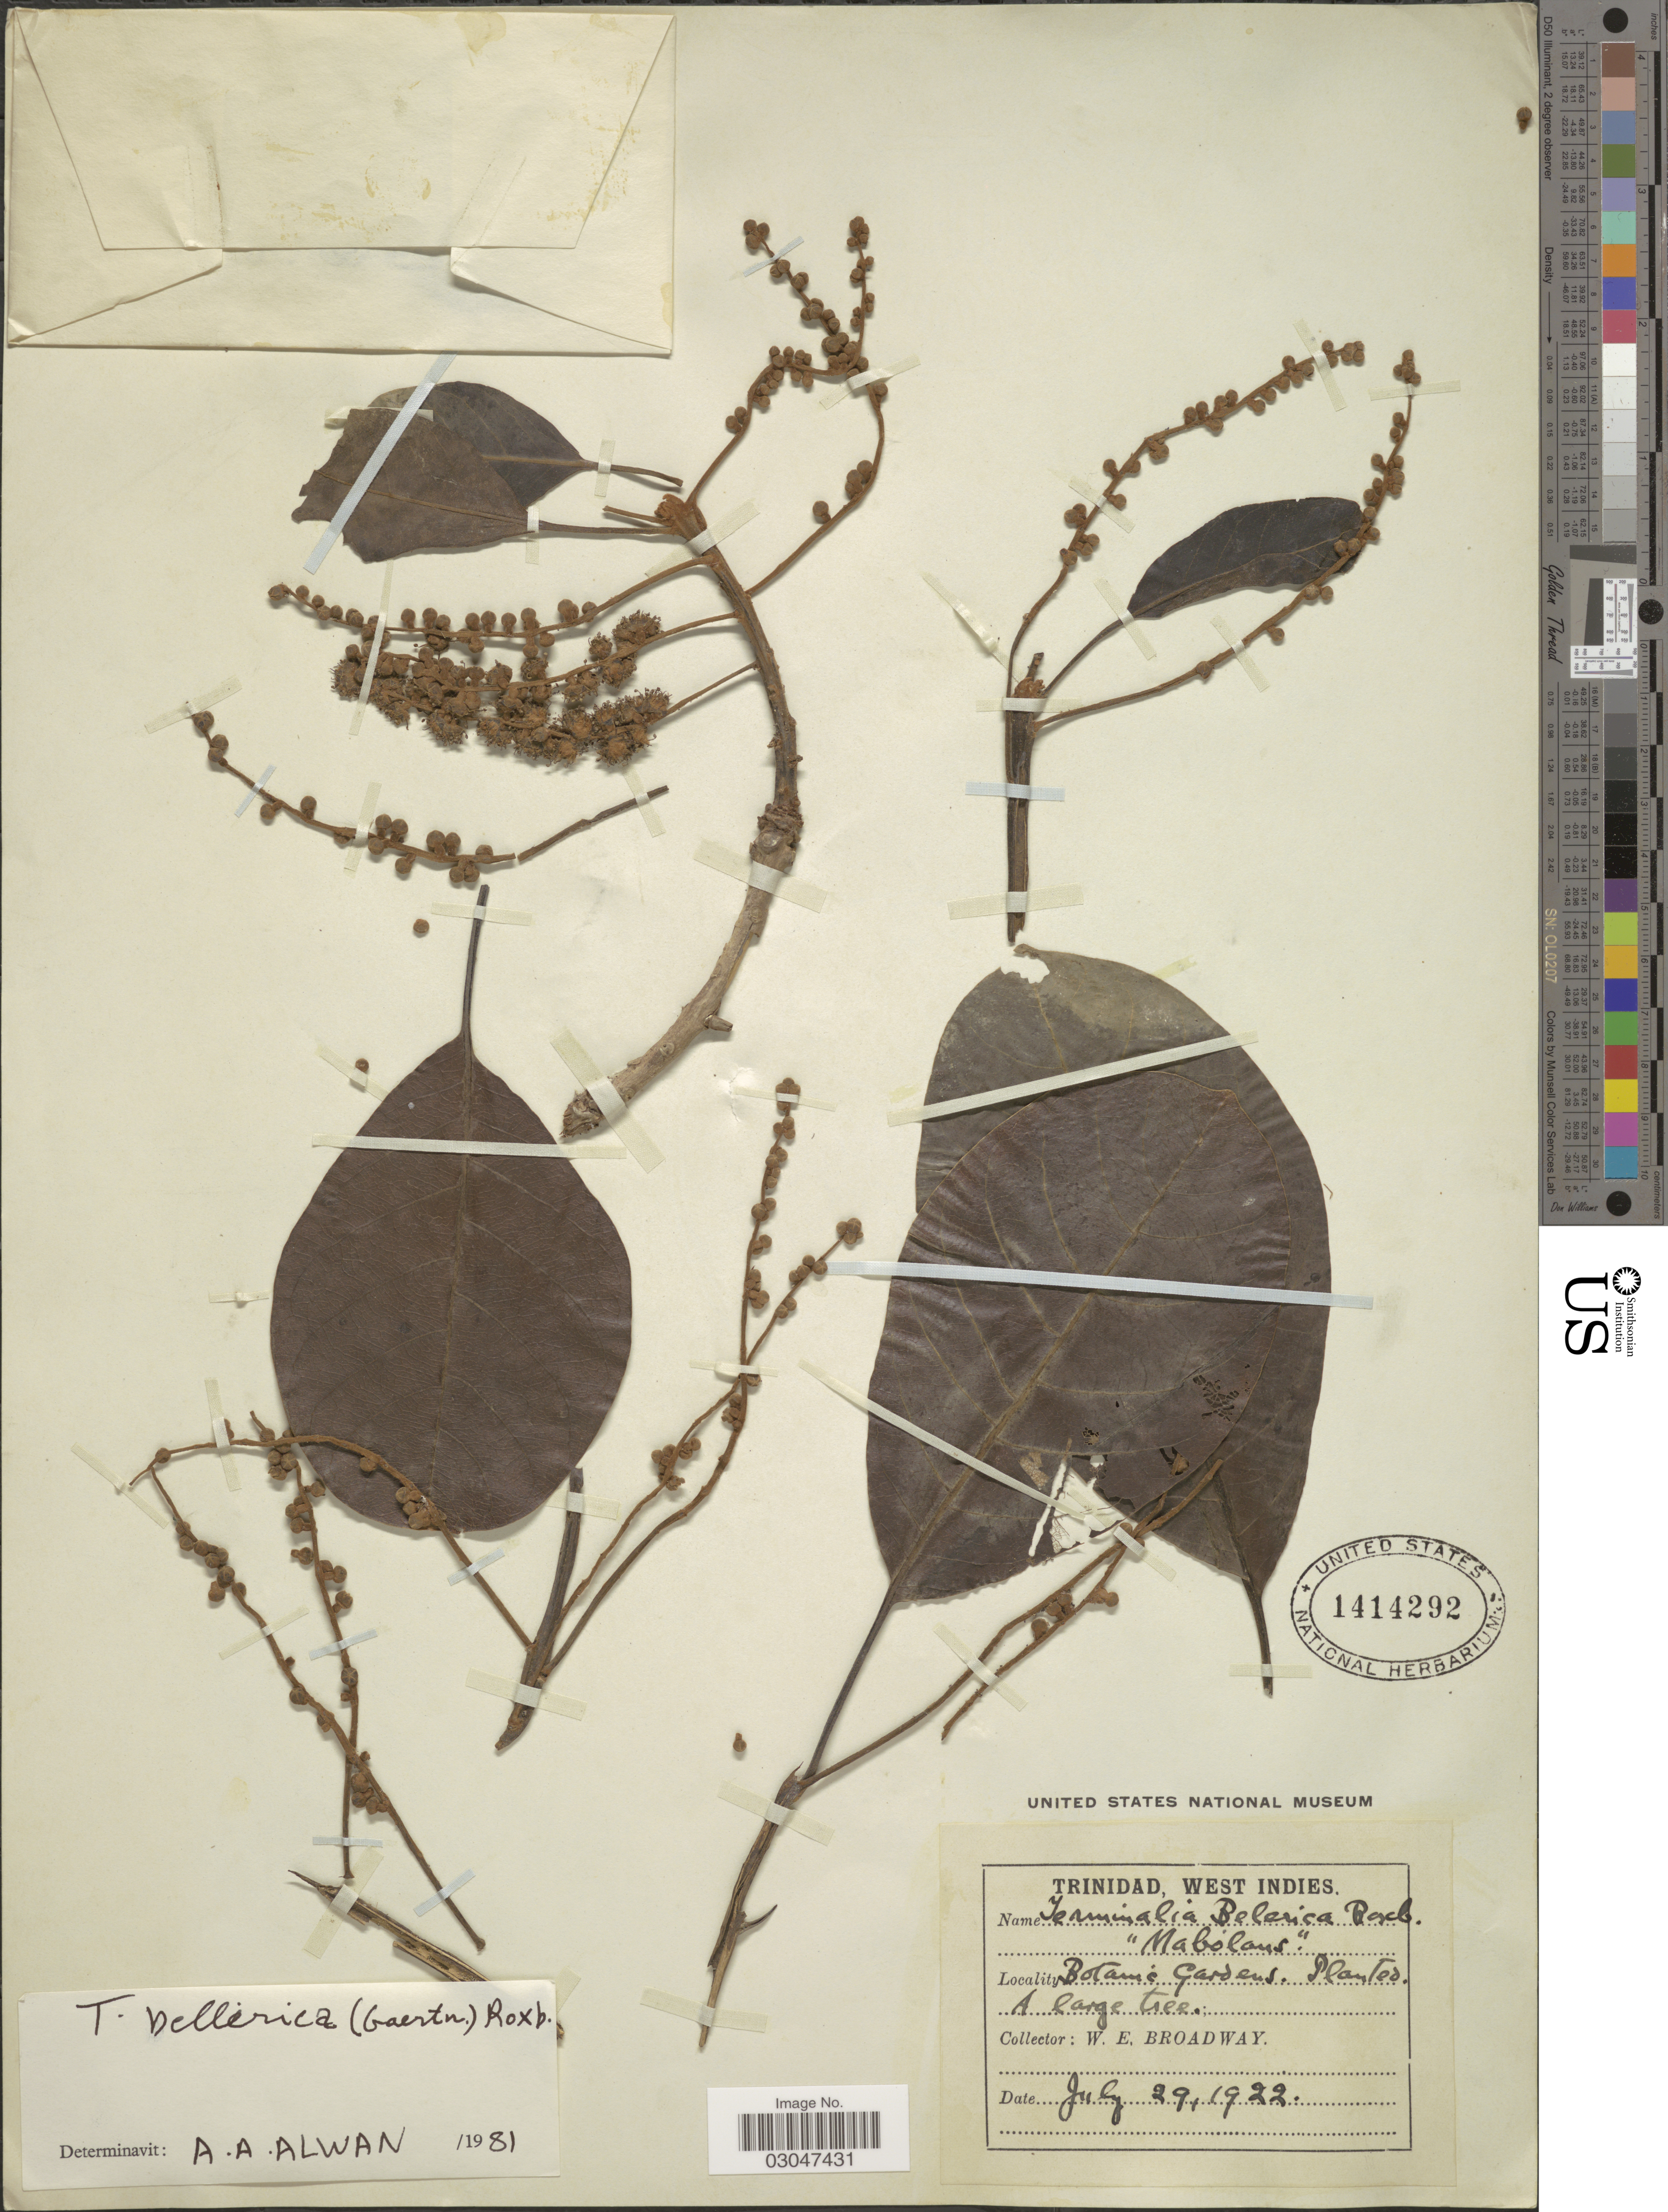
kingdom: Plantae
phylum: Tracheophyta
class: Magnoliopsida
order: Myrtales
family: Combretaceae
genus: Terminalia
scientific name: Terminalia bellirica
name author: (Gaertn.) Roxb.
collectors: W. E. Broadway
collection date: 1922-07-29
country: Trinidad and Tobago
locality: Trinidad, Botanic Gardens.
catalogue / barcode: US 1414292